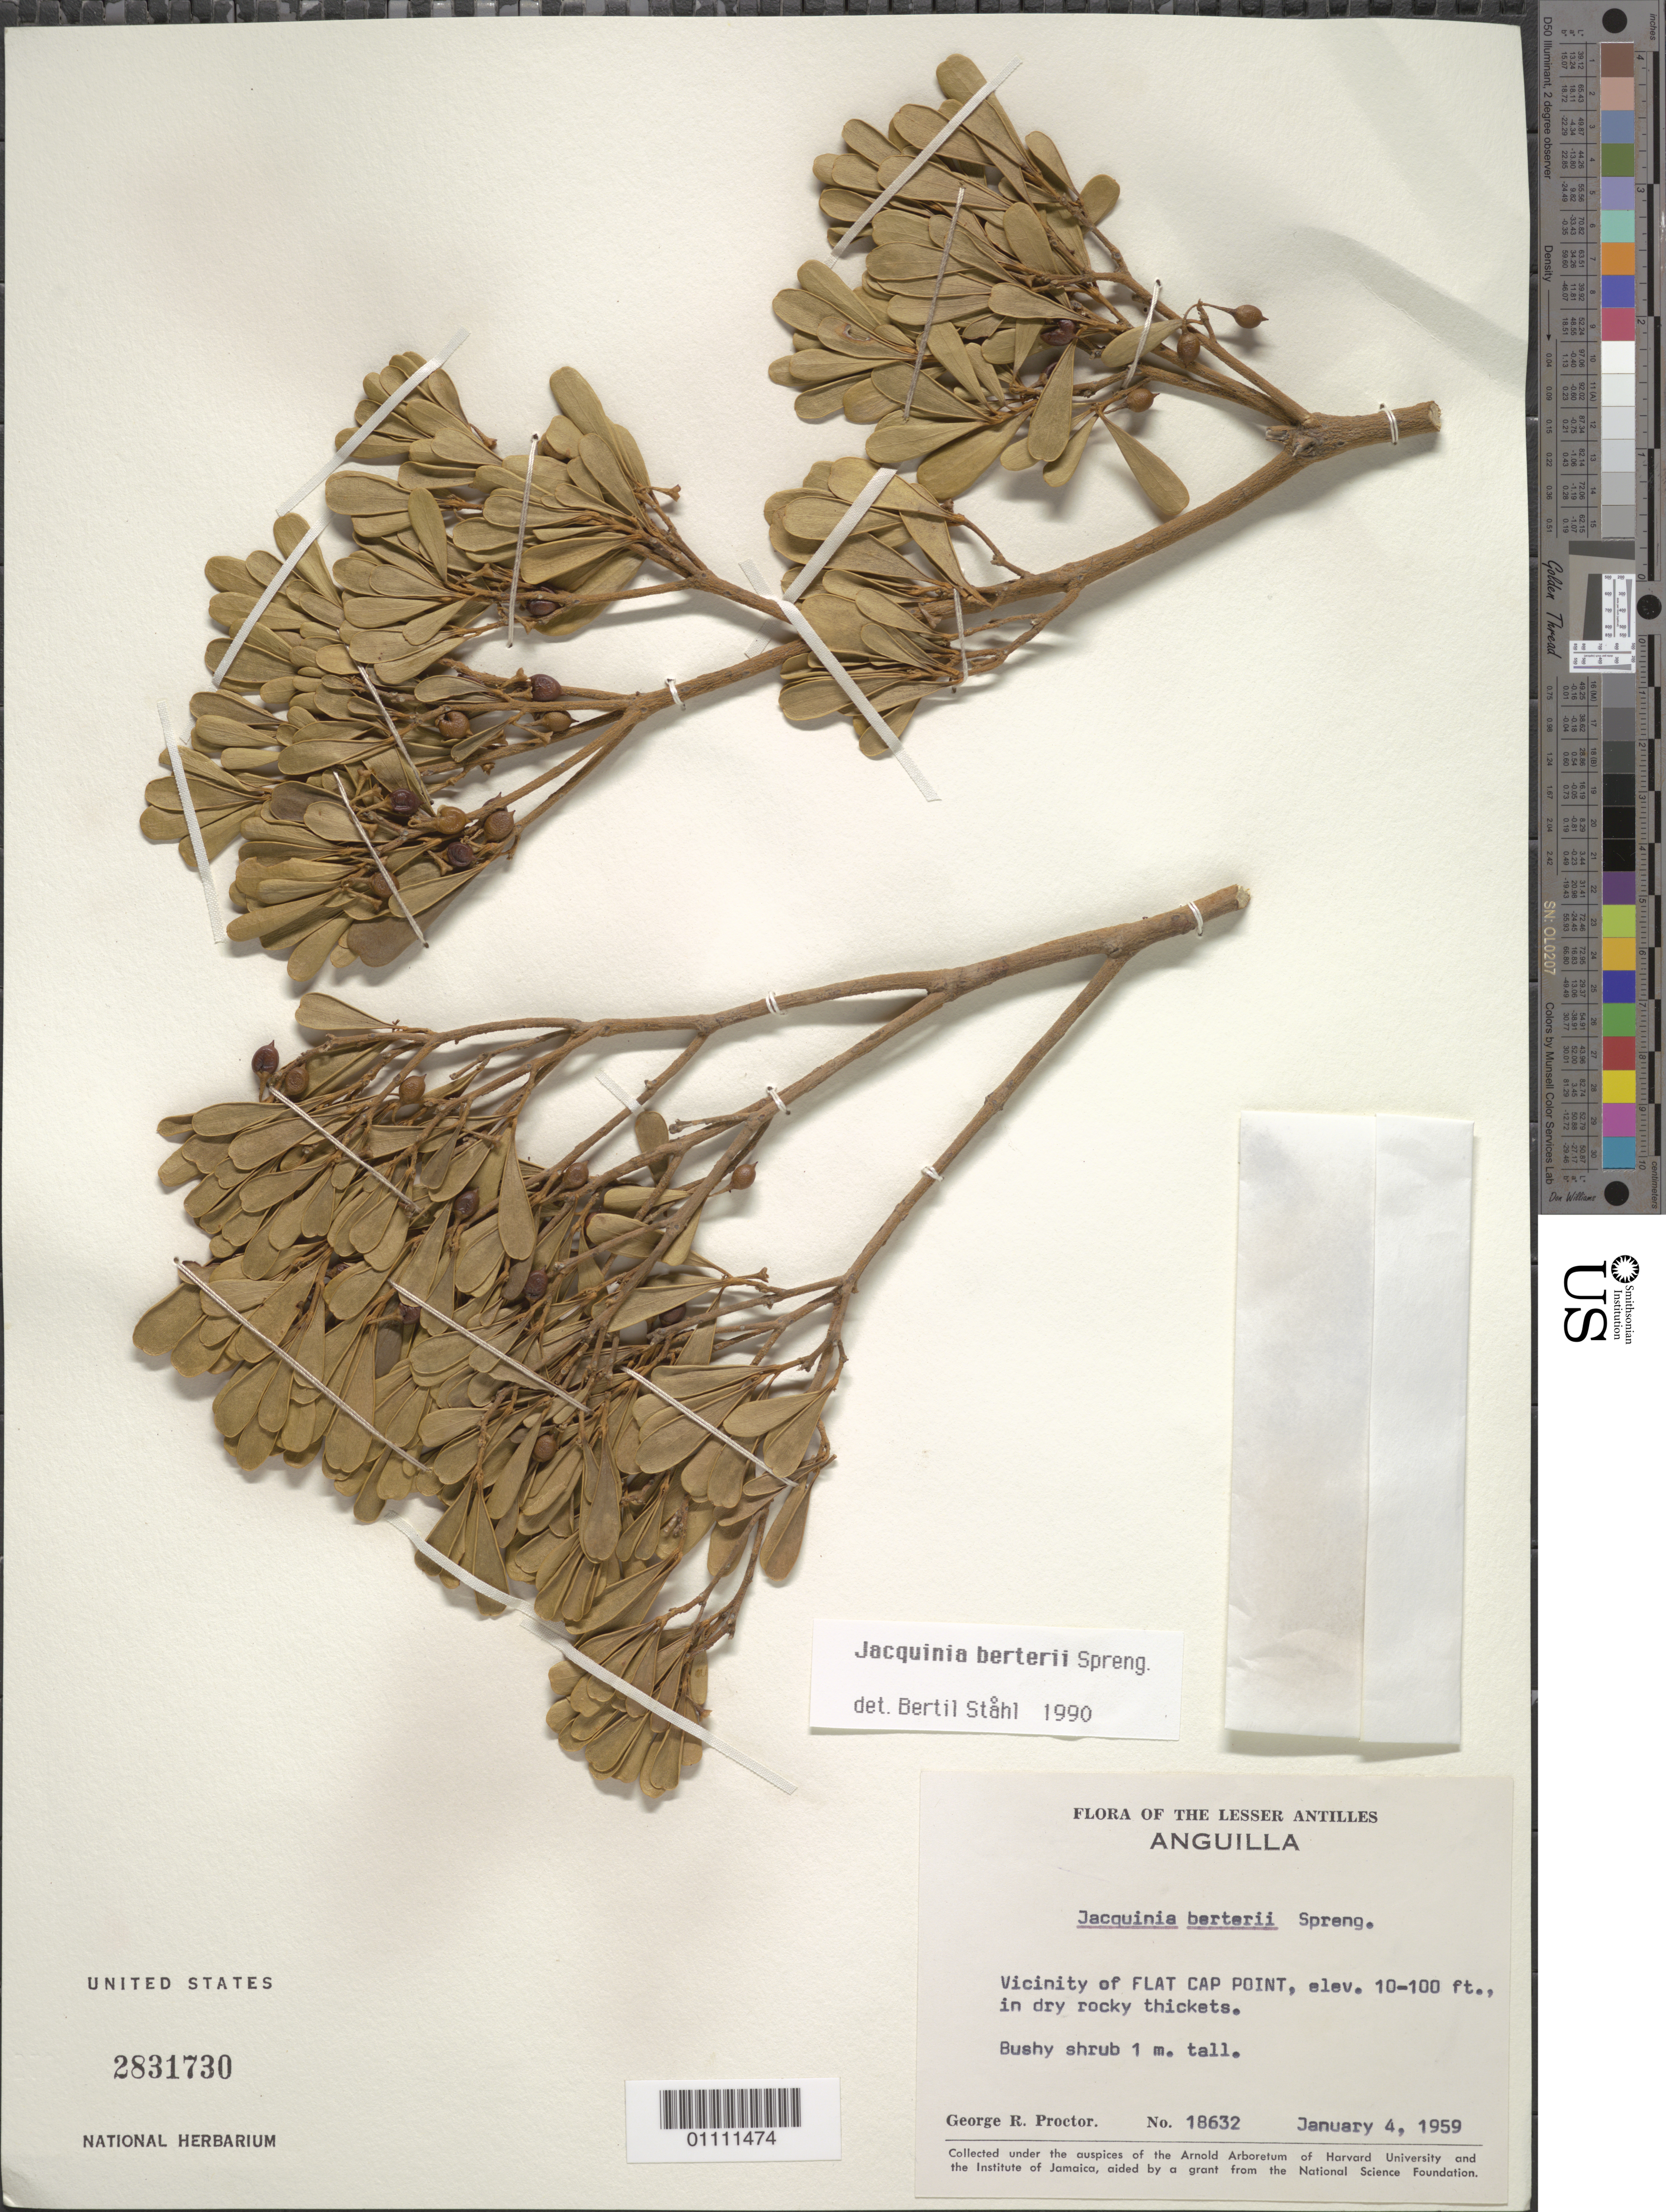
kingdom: Plantae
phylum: Tracheophyta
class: Magnoliopsida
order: Ericales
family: Primulaceae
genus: Jacquinia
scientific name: Jacquinia berteroi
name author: Spreng.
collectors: G. R. Proctor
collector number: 18632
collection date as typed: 04 Jan 1959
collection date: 1959-01-04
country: Anguilla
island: Anguilla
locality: Vicinity of Flat Cap Point, in dry rock thickets.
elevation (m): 3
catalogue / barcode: US 2831730